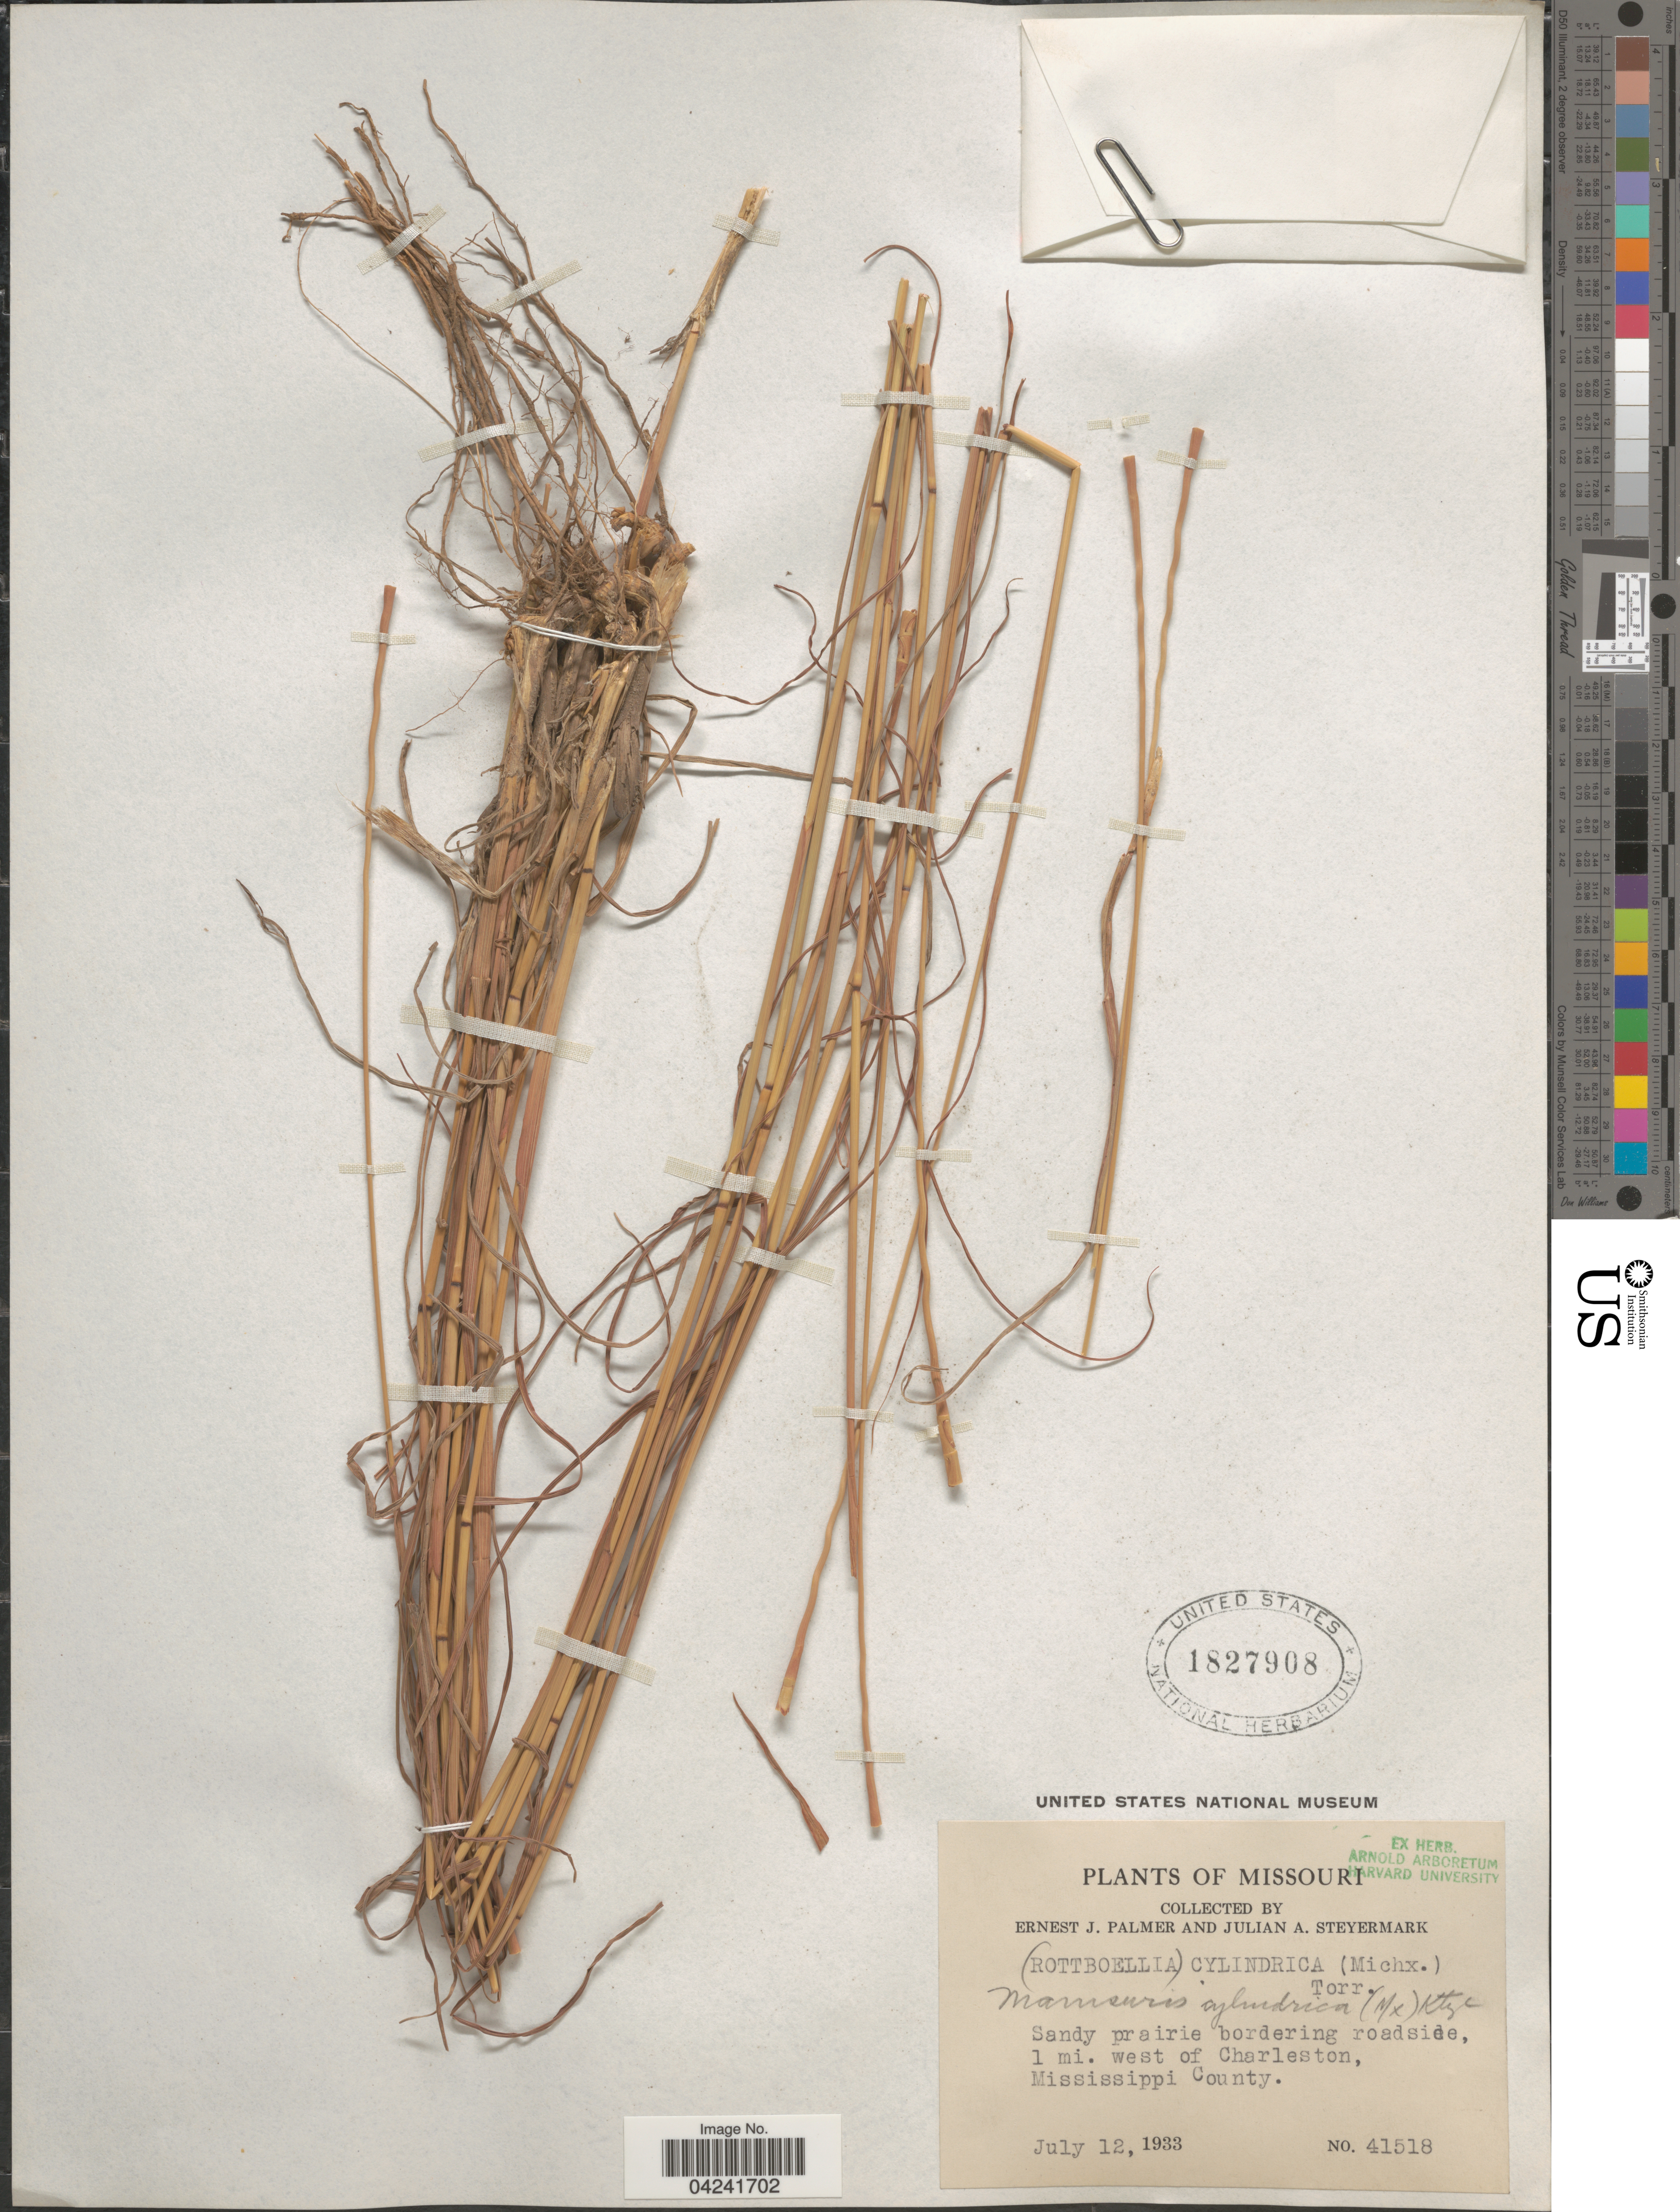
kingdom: Plantae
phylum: Tracheophyta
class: Liliopsida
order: Poales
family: Poaceae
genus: Mnesithea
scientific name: Mnesithea cylindrica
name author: (Michx.) de Koning & Sosef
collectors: E. J. Palmer & J. Steyermark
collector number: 41518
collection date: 1933-07-12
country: United States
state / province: Missouri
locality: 1 mi. west of Charleston, Mississippi County.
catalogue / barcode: US 1827908